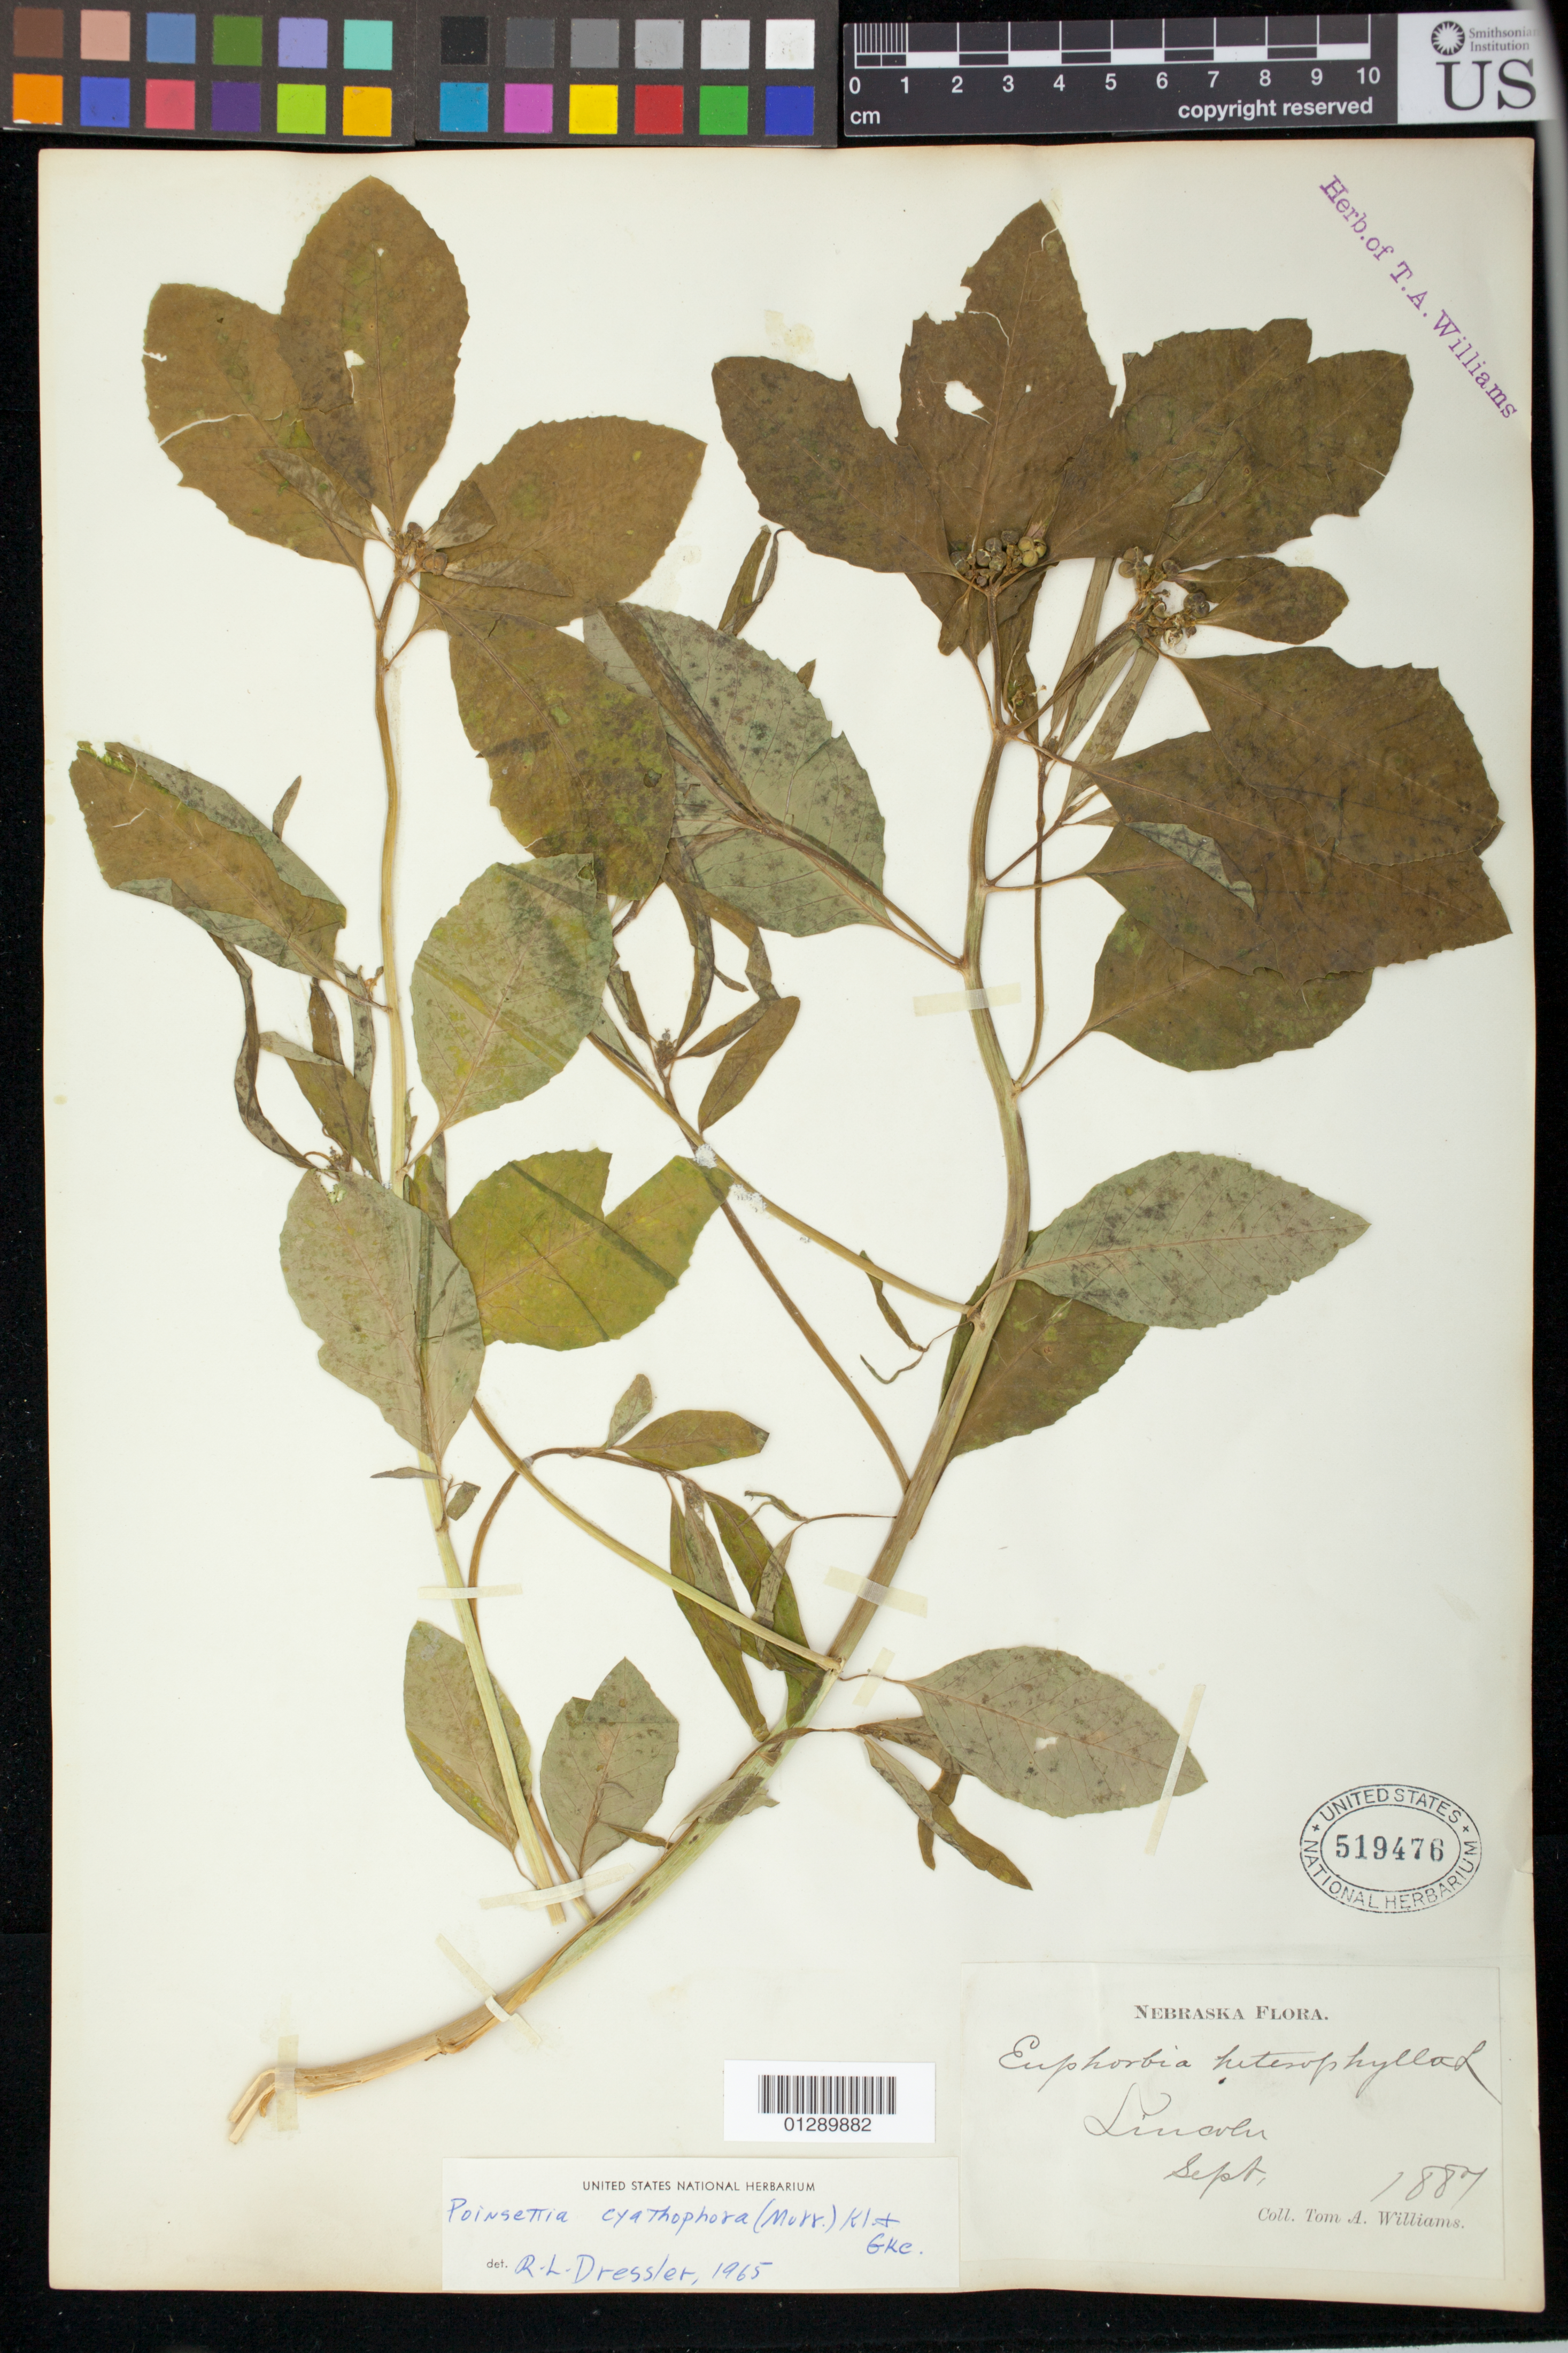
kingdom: Plantae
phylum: Tracheophyta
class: Magnoliopsida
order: Malpighiales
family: Euphorbiaceae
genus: Euphorbia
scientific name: Euphorbia heterophylla var. cyathophora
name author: (Murr.) Griseb.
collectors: T. A. Williams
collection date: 1887-09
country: United States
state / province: Nebraska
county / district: Lancaster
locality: Lincoln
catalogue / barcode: US 519476